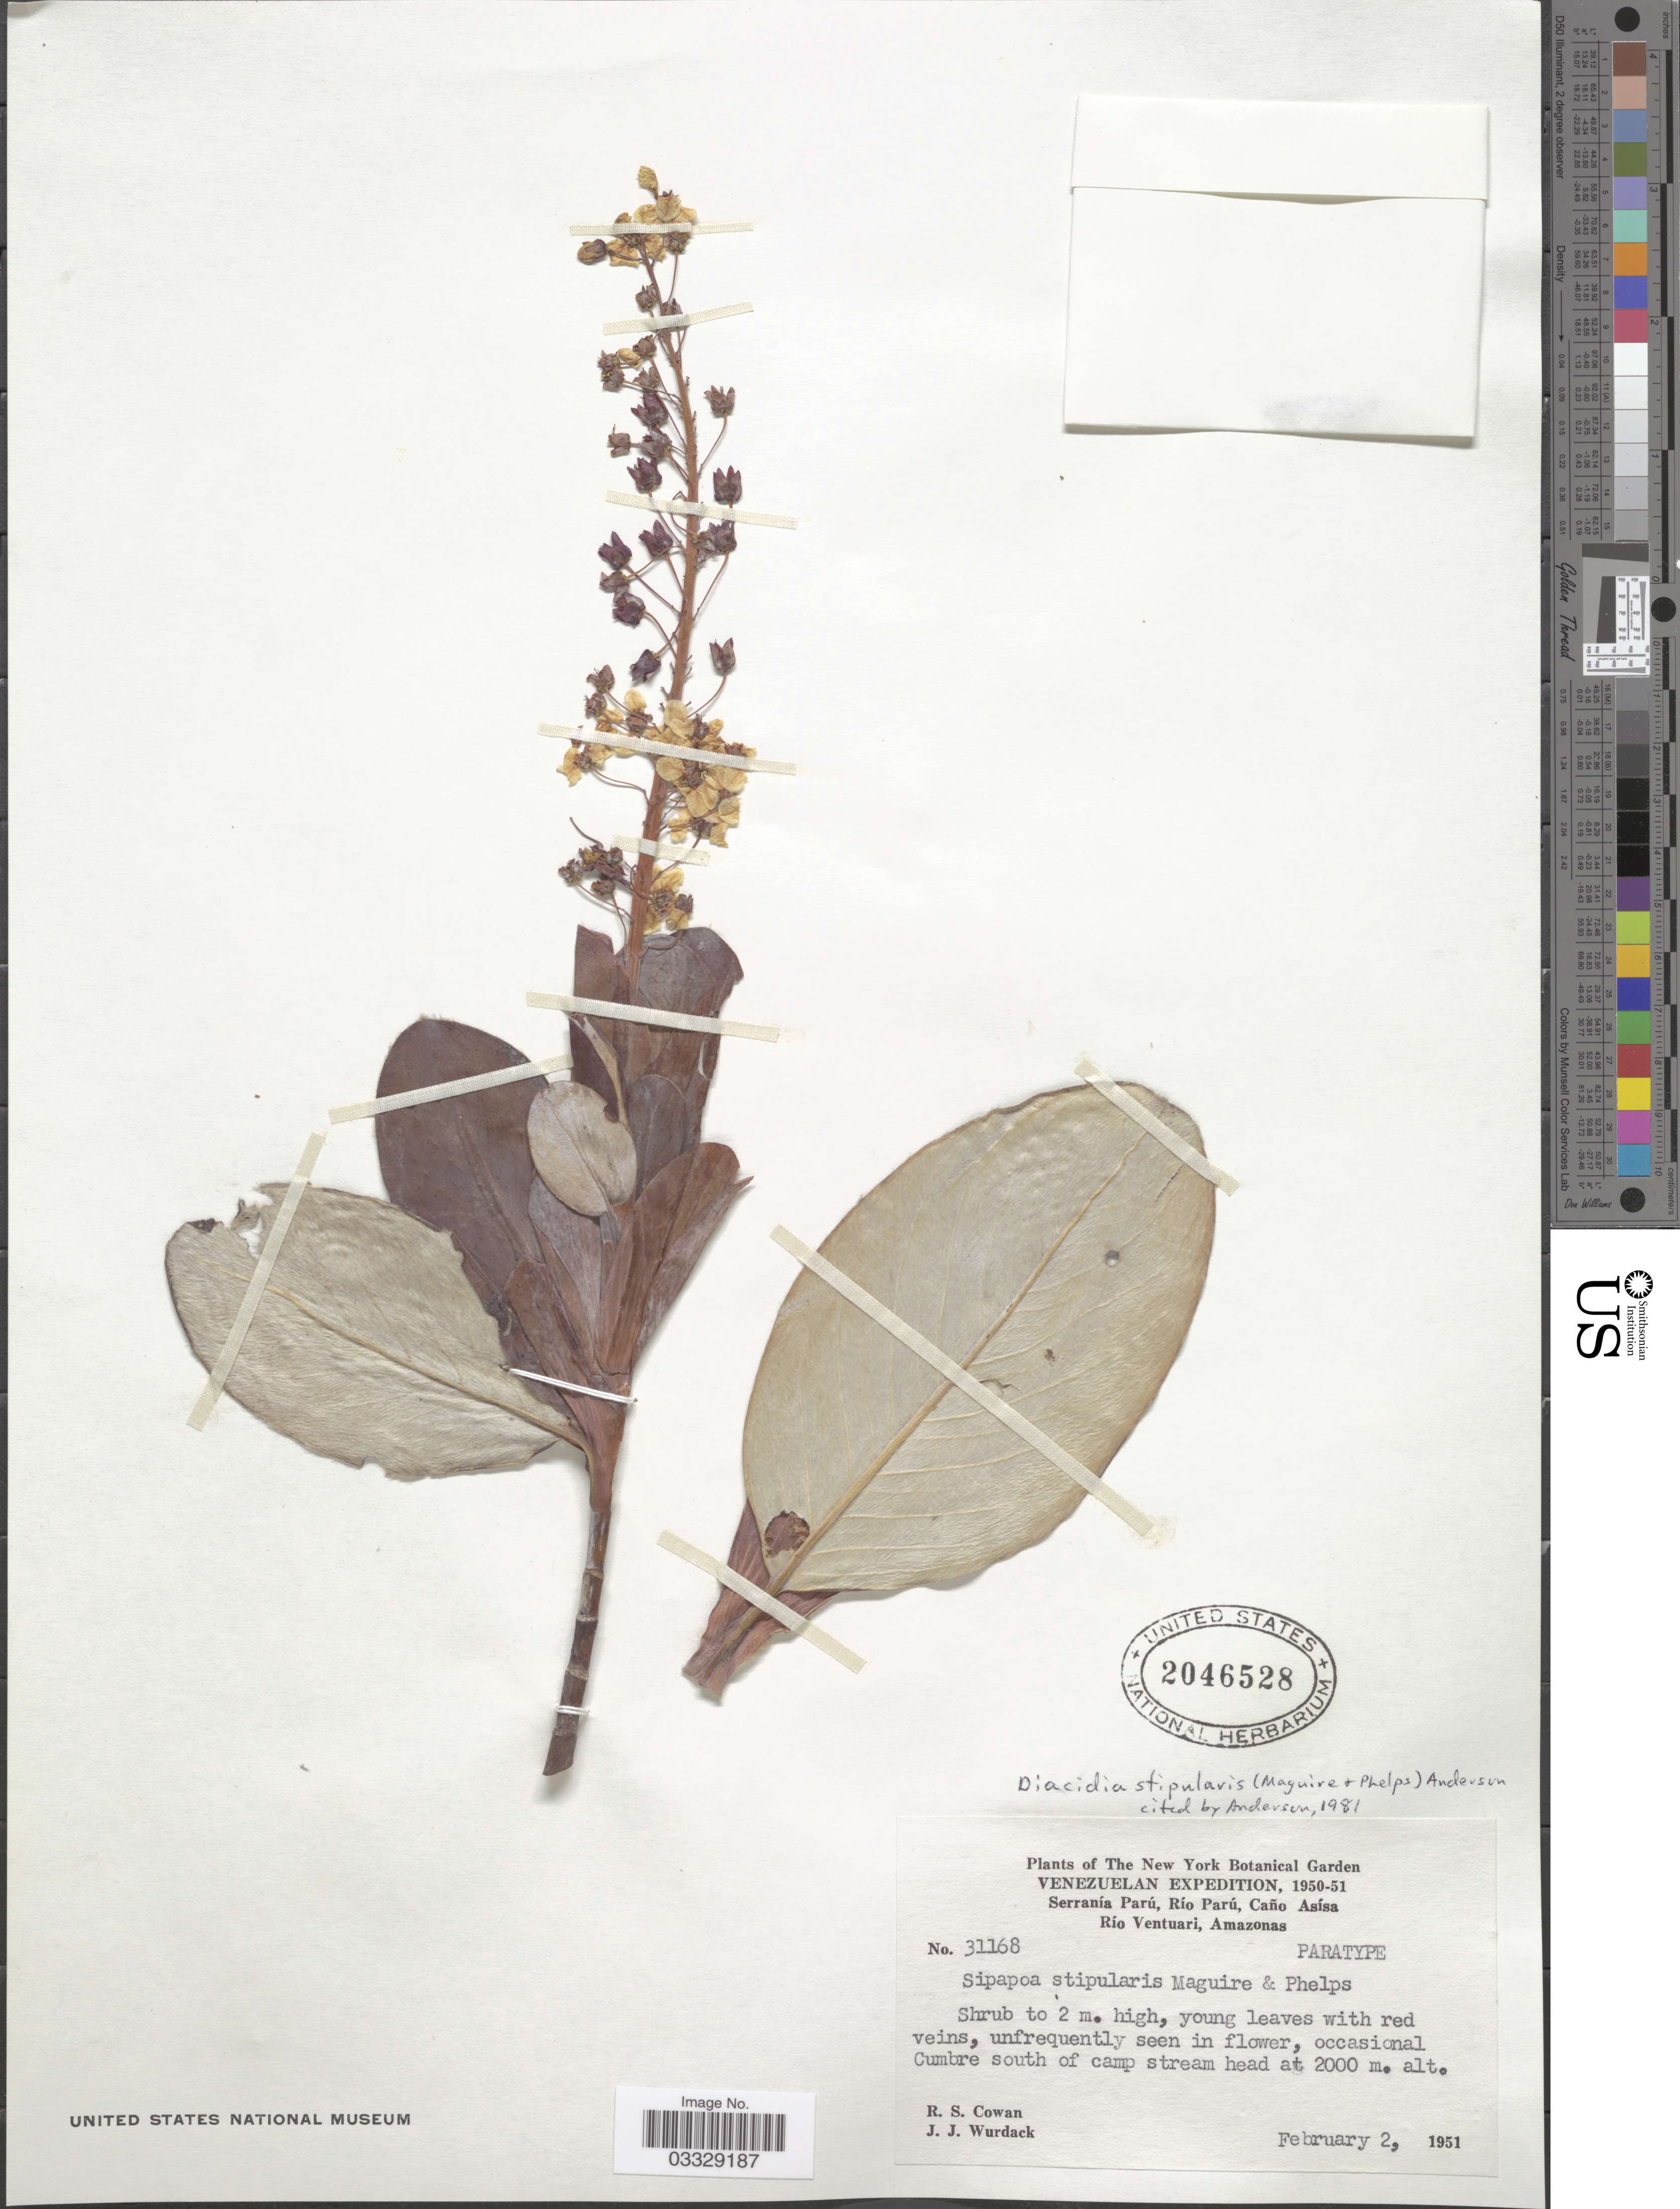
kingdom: Plantae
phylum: Tracheophyta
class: Magnoliopsida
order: Malpighiales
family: Malpighiaceae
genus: Diacidia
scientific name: Diacidia stipularis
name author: (Maguire & K.D. Phelps) W.R. Anderson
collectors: R. S. Cowan & J. J. Wurdack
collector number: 31168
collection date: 1951-02-02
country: Venezuela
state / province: Amazonas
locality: Serranía Parú, Río Parú, Caño Asísa. Río Ventuari. Occasional Cumbre south of camp stream head.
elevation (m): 2000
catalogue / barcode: US 2046528